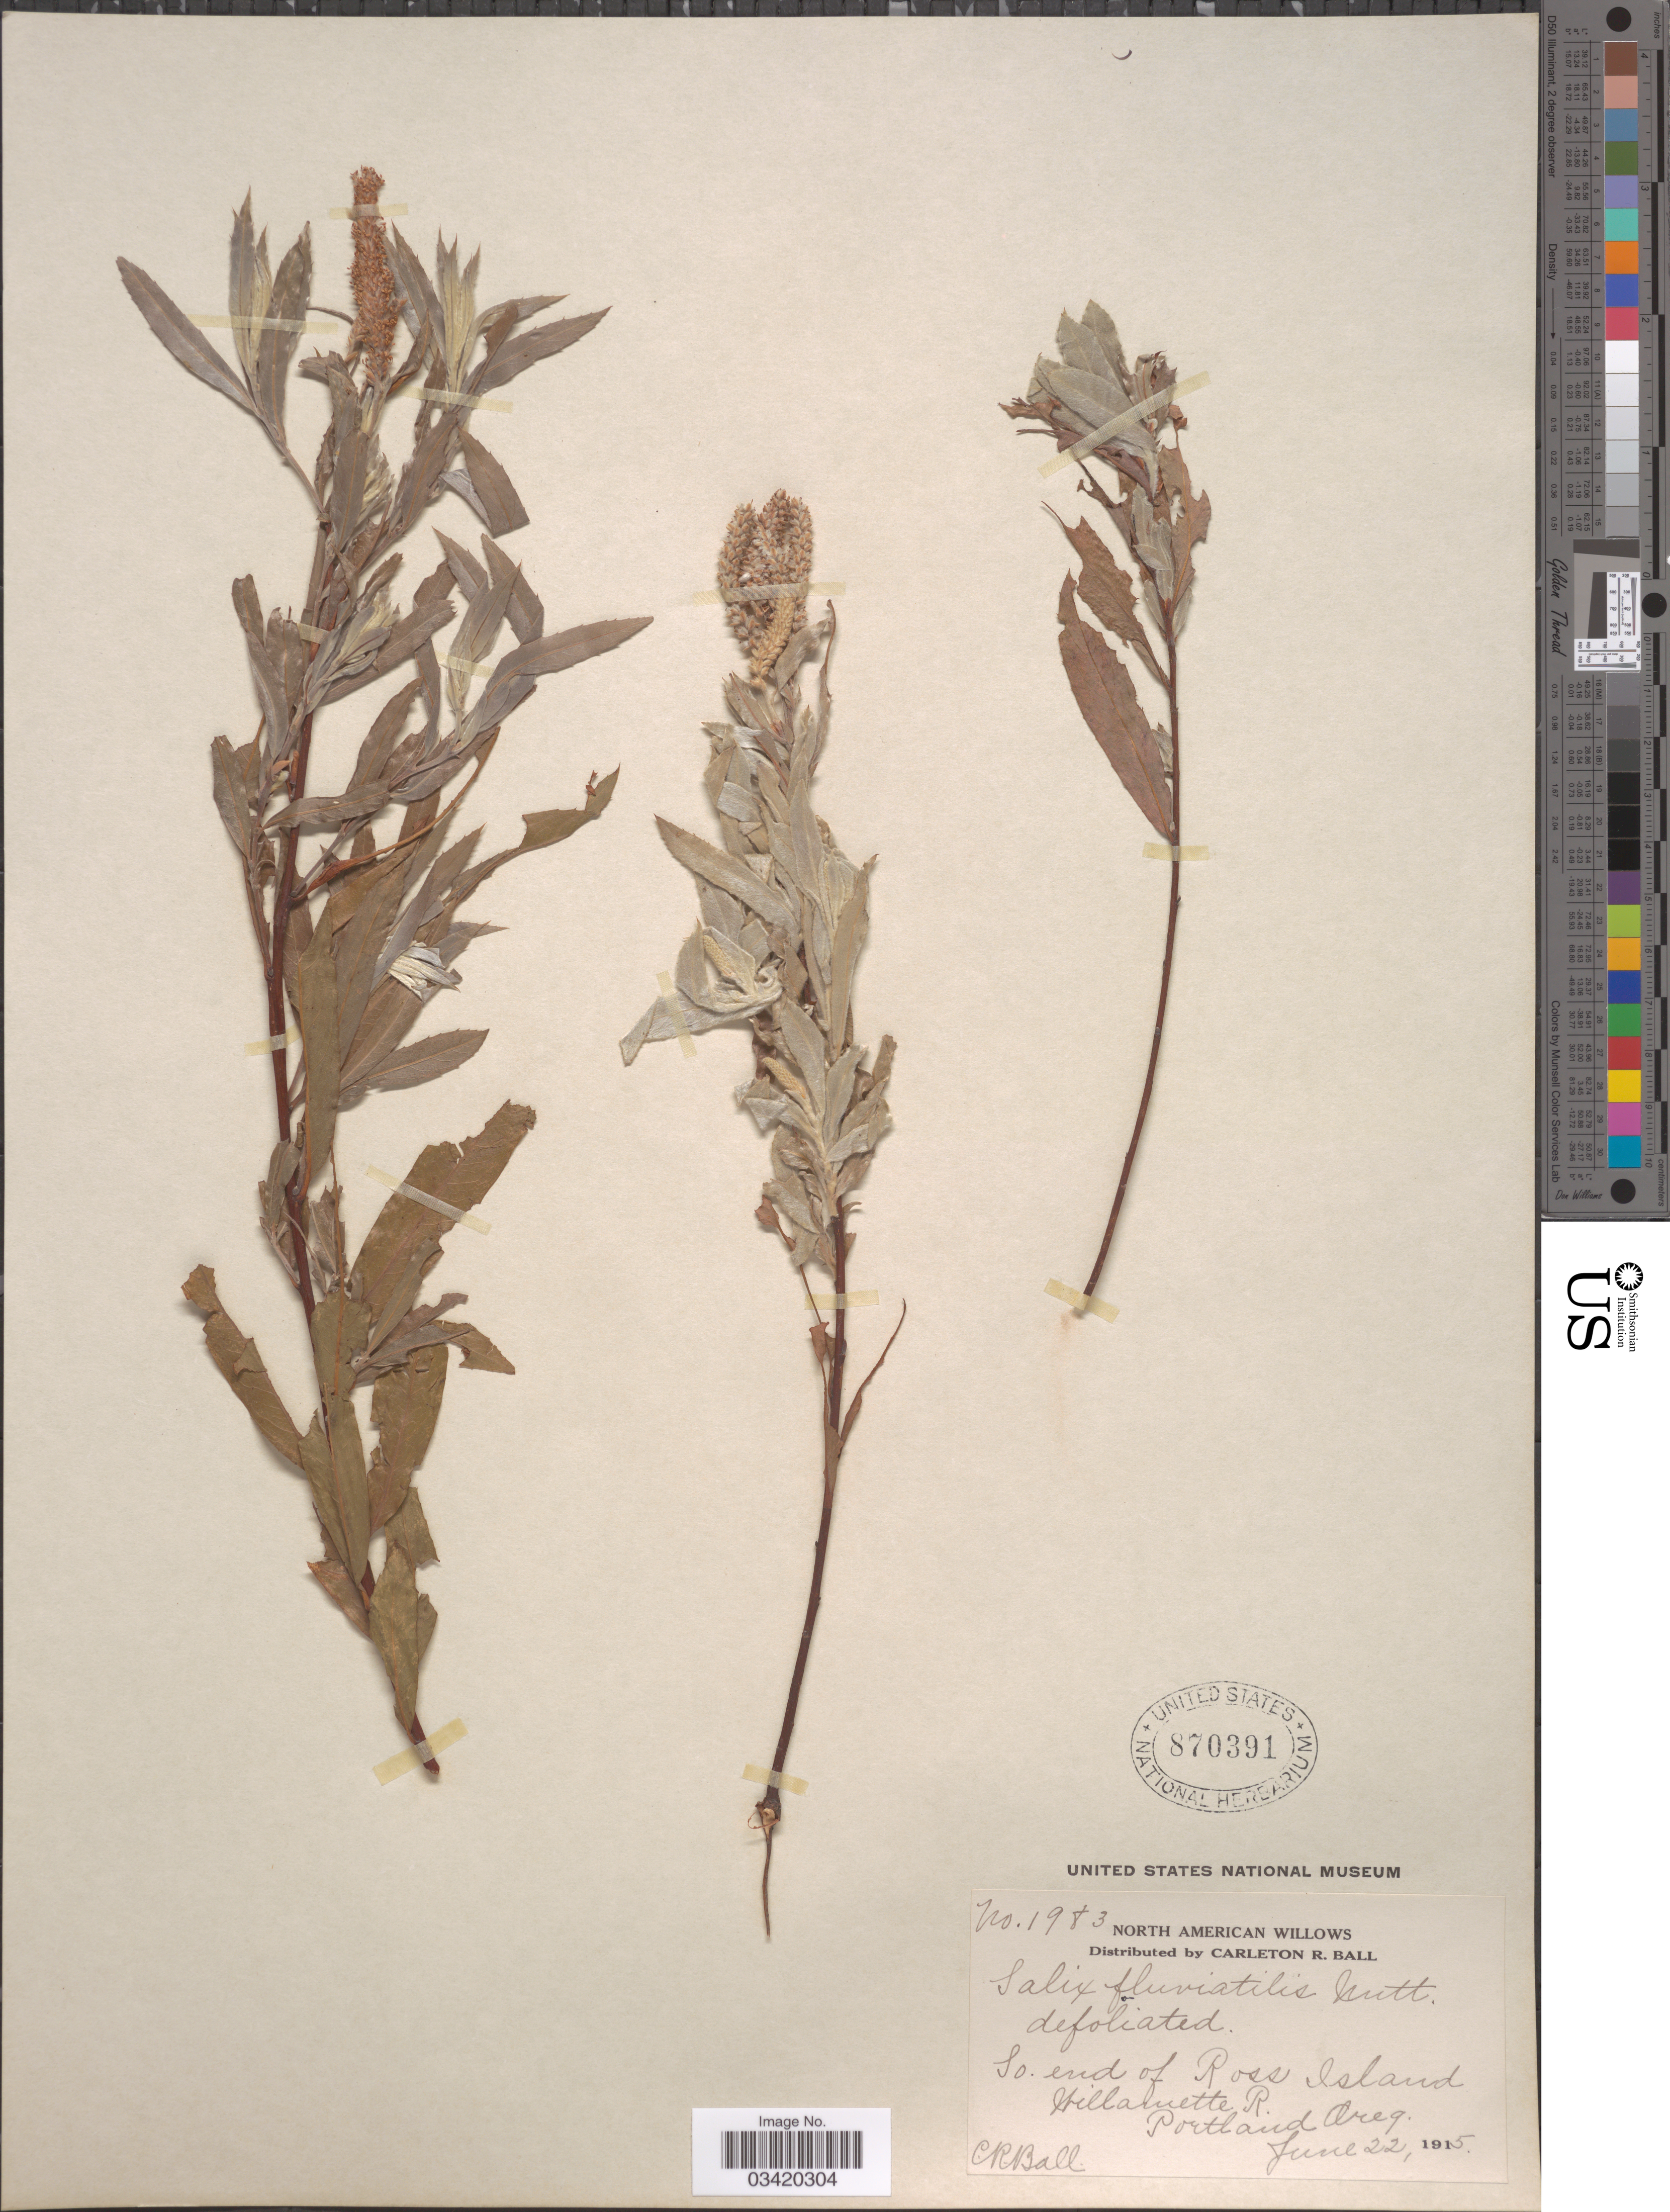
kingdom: Plantae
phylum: Tracheophyta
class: Magnoliopsida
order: Malpighiales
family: Salicaceae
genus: Salix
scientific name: Salix fluviatilis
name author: Nutt.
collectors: C. R. Ball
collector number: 1983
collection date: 1915-06-22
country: United States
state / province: Oregon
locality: So. end of Ross Island. Willamette R. Portland.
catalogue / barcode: US 870391